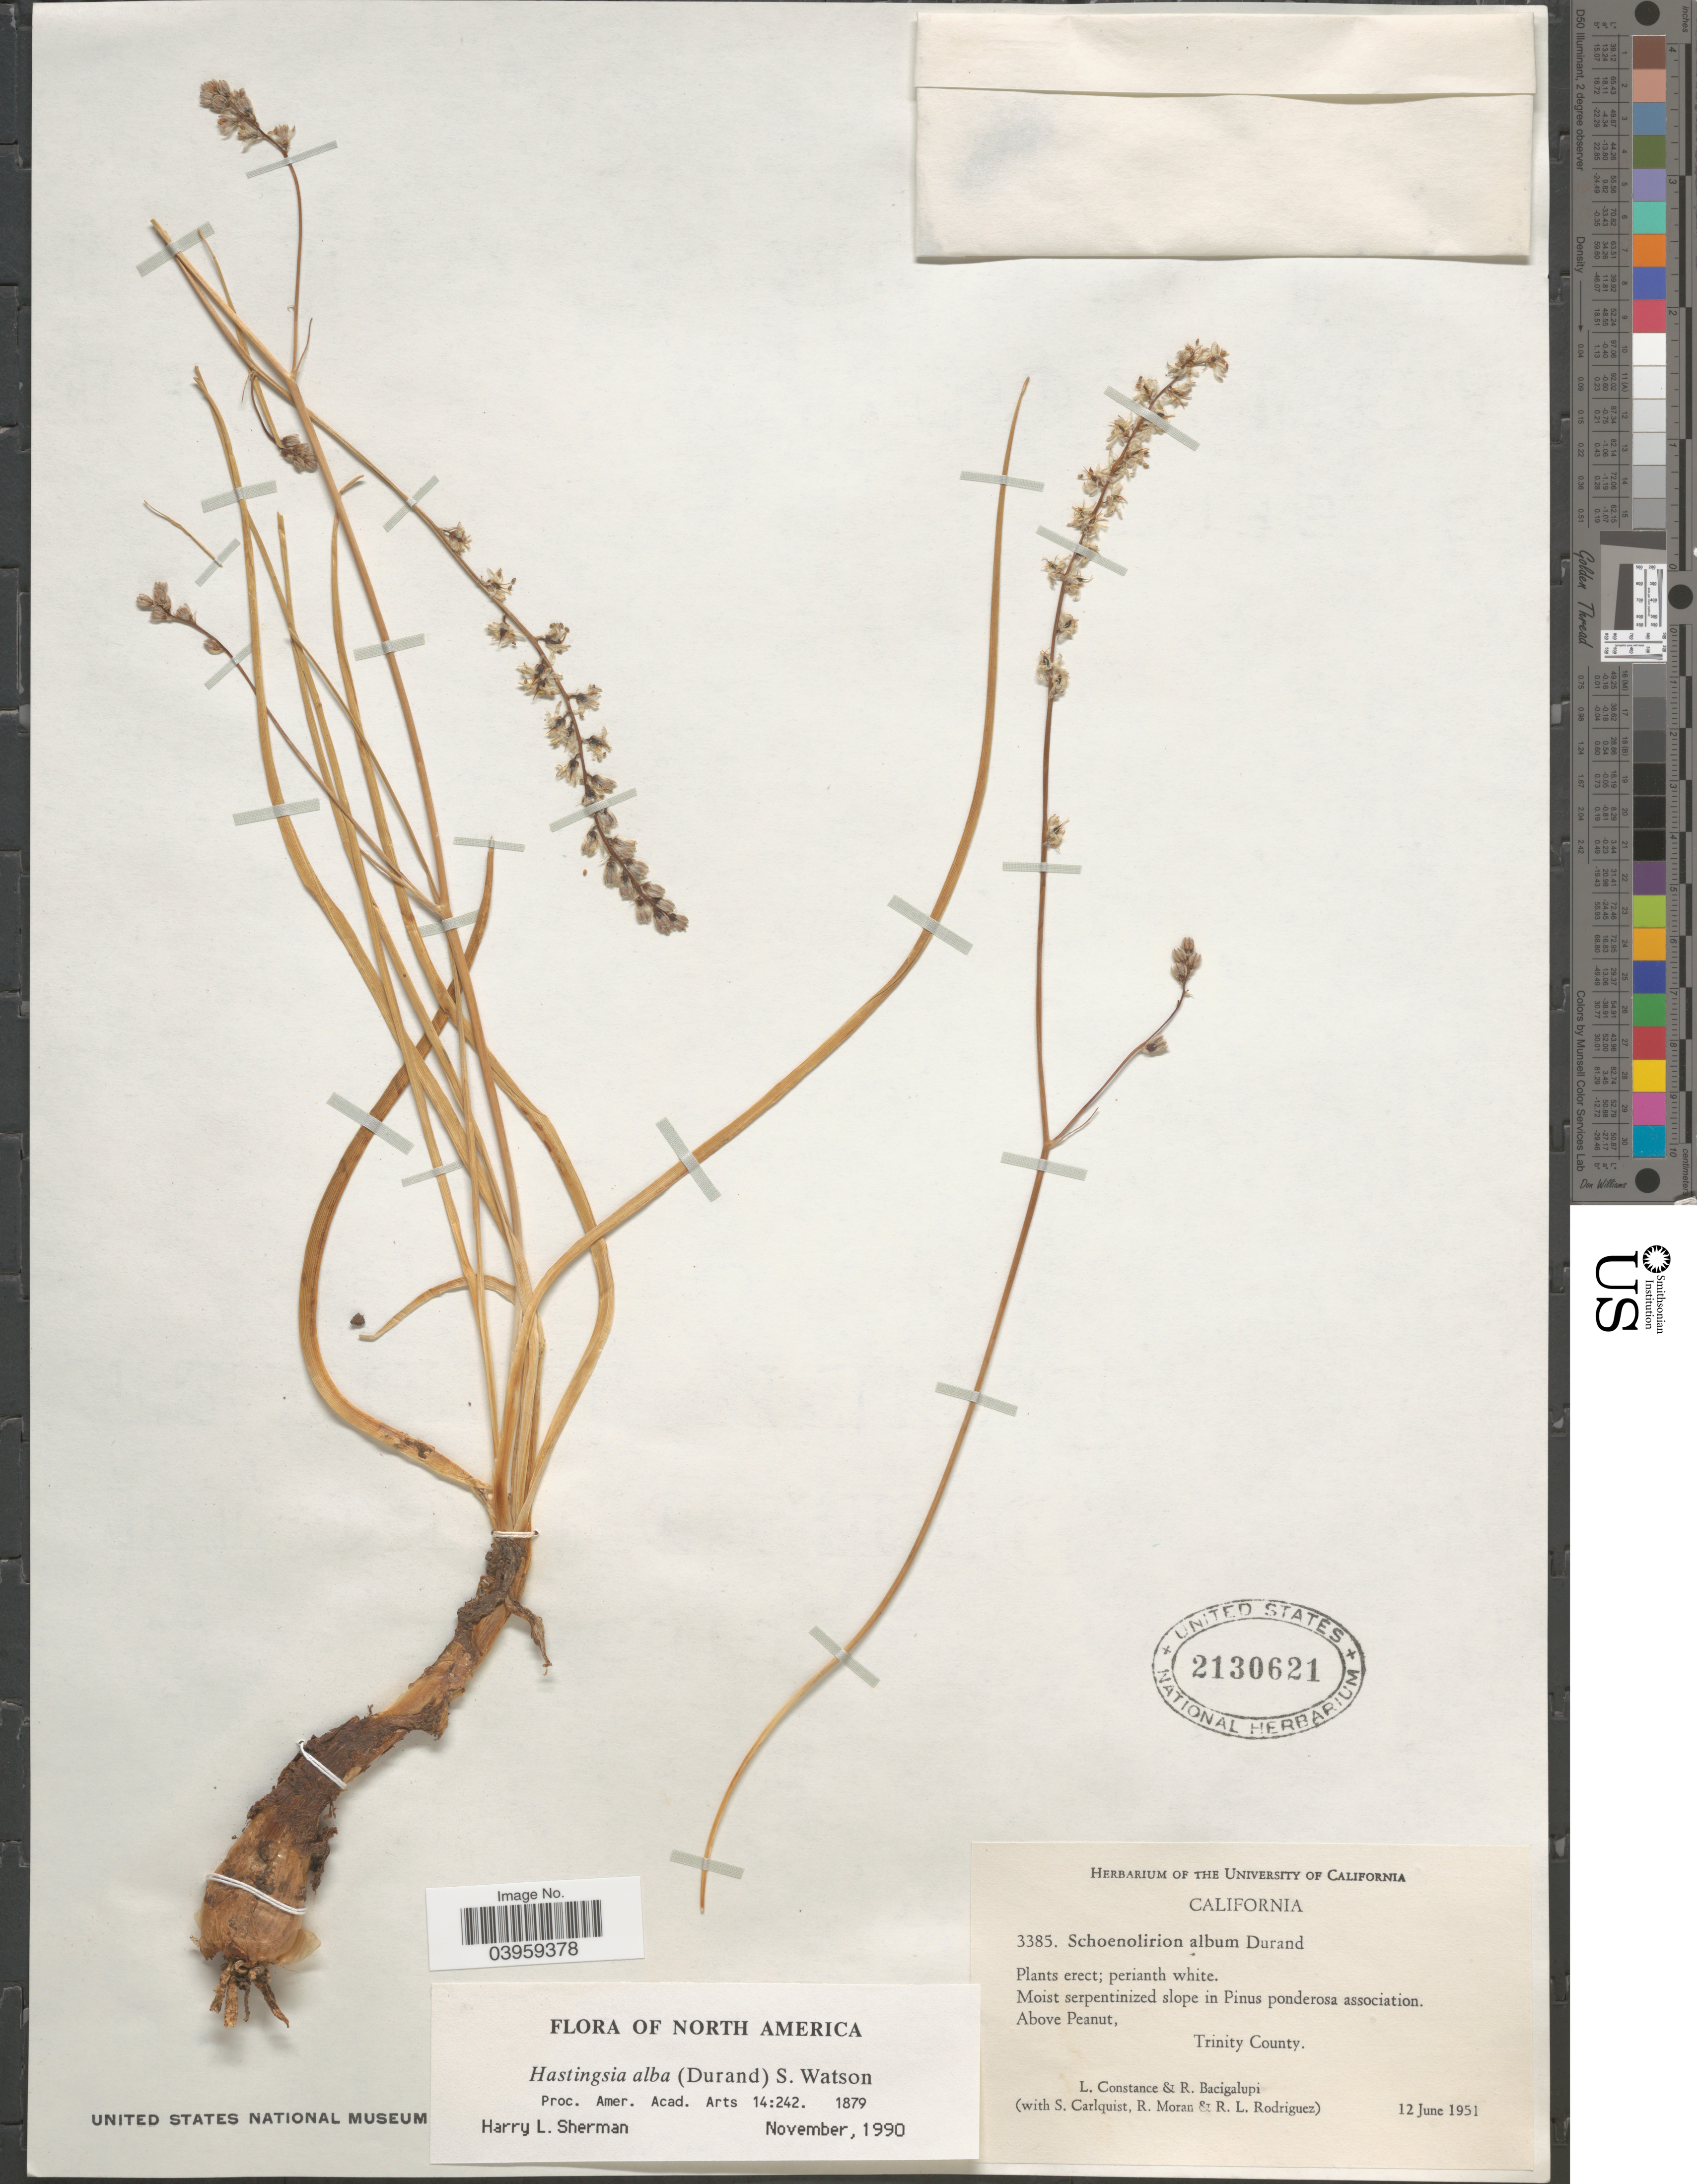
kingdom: Plantae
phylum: Tracheophyta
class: Liliopsida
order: Asparagales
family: Asparagaceae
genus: Hastingsia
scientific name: Hastingsia alba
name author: (Durand) S. Watson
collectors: L. Constance, R. Bacigalupi, S. Carlquist & R. Moran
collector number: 3385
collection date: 1951-06-12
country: United States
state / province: California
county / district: Trinity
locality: Above Peanut, Trinity County.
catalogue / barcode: US 2130621